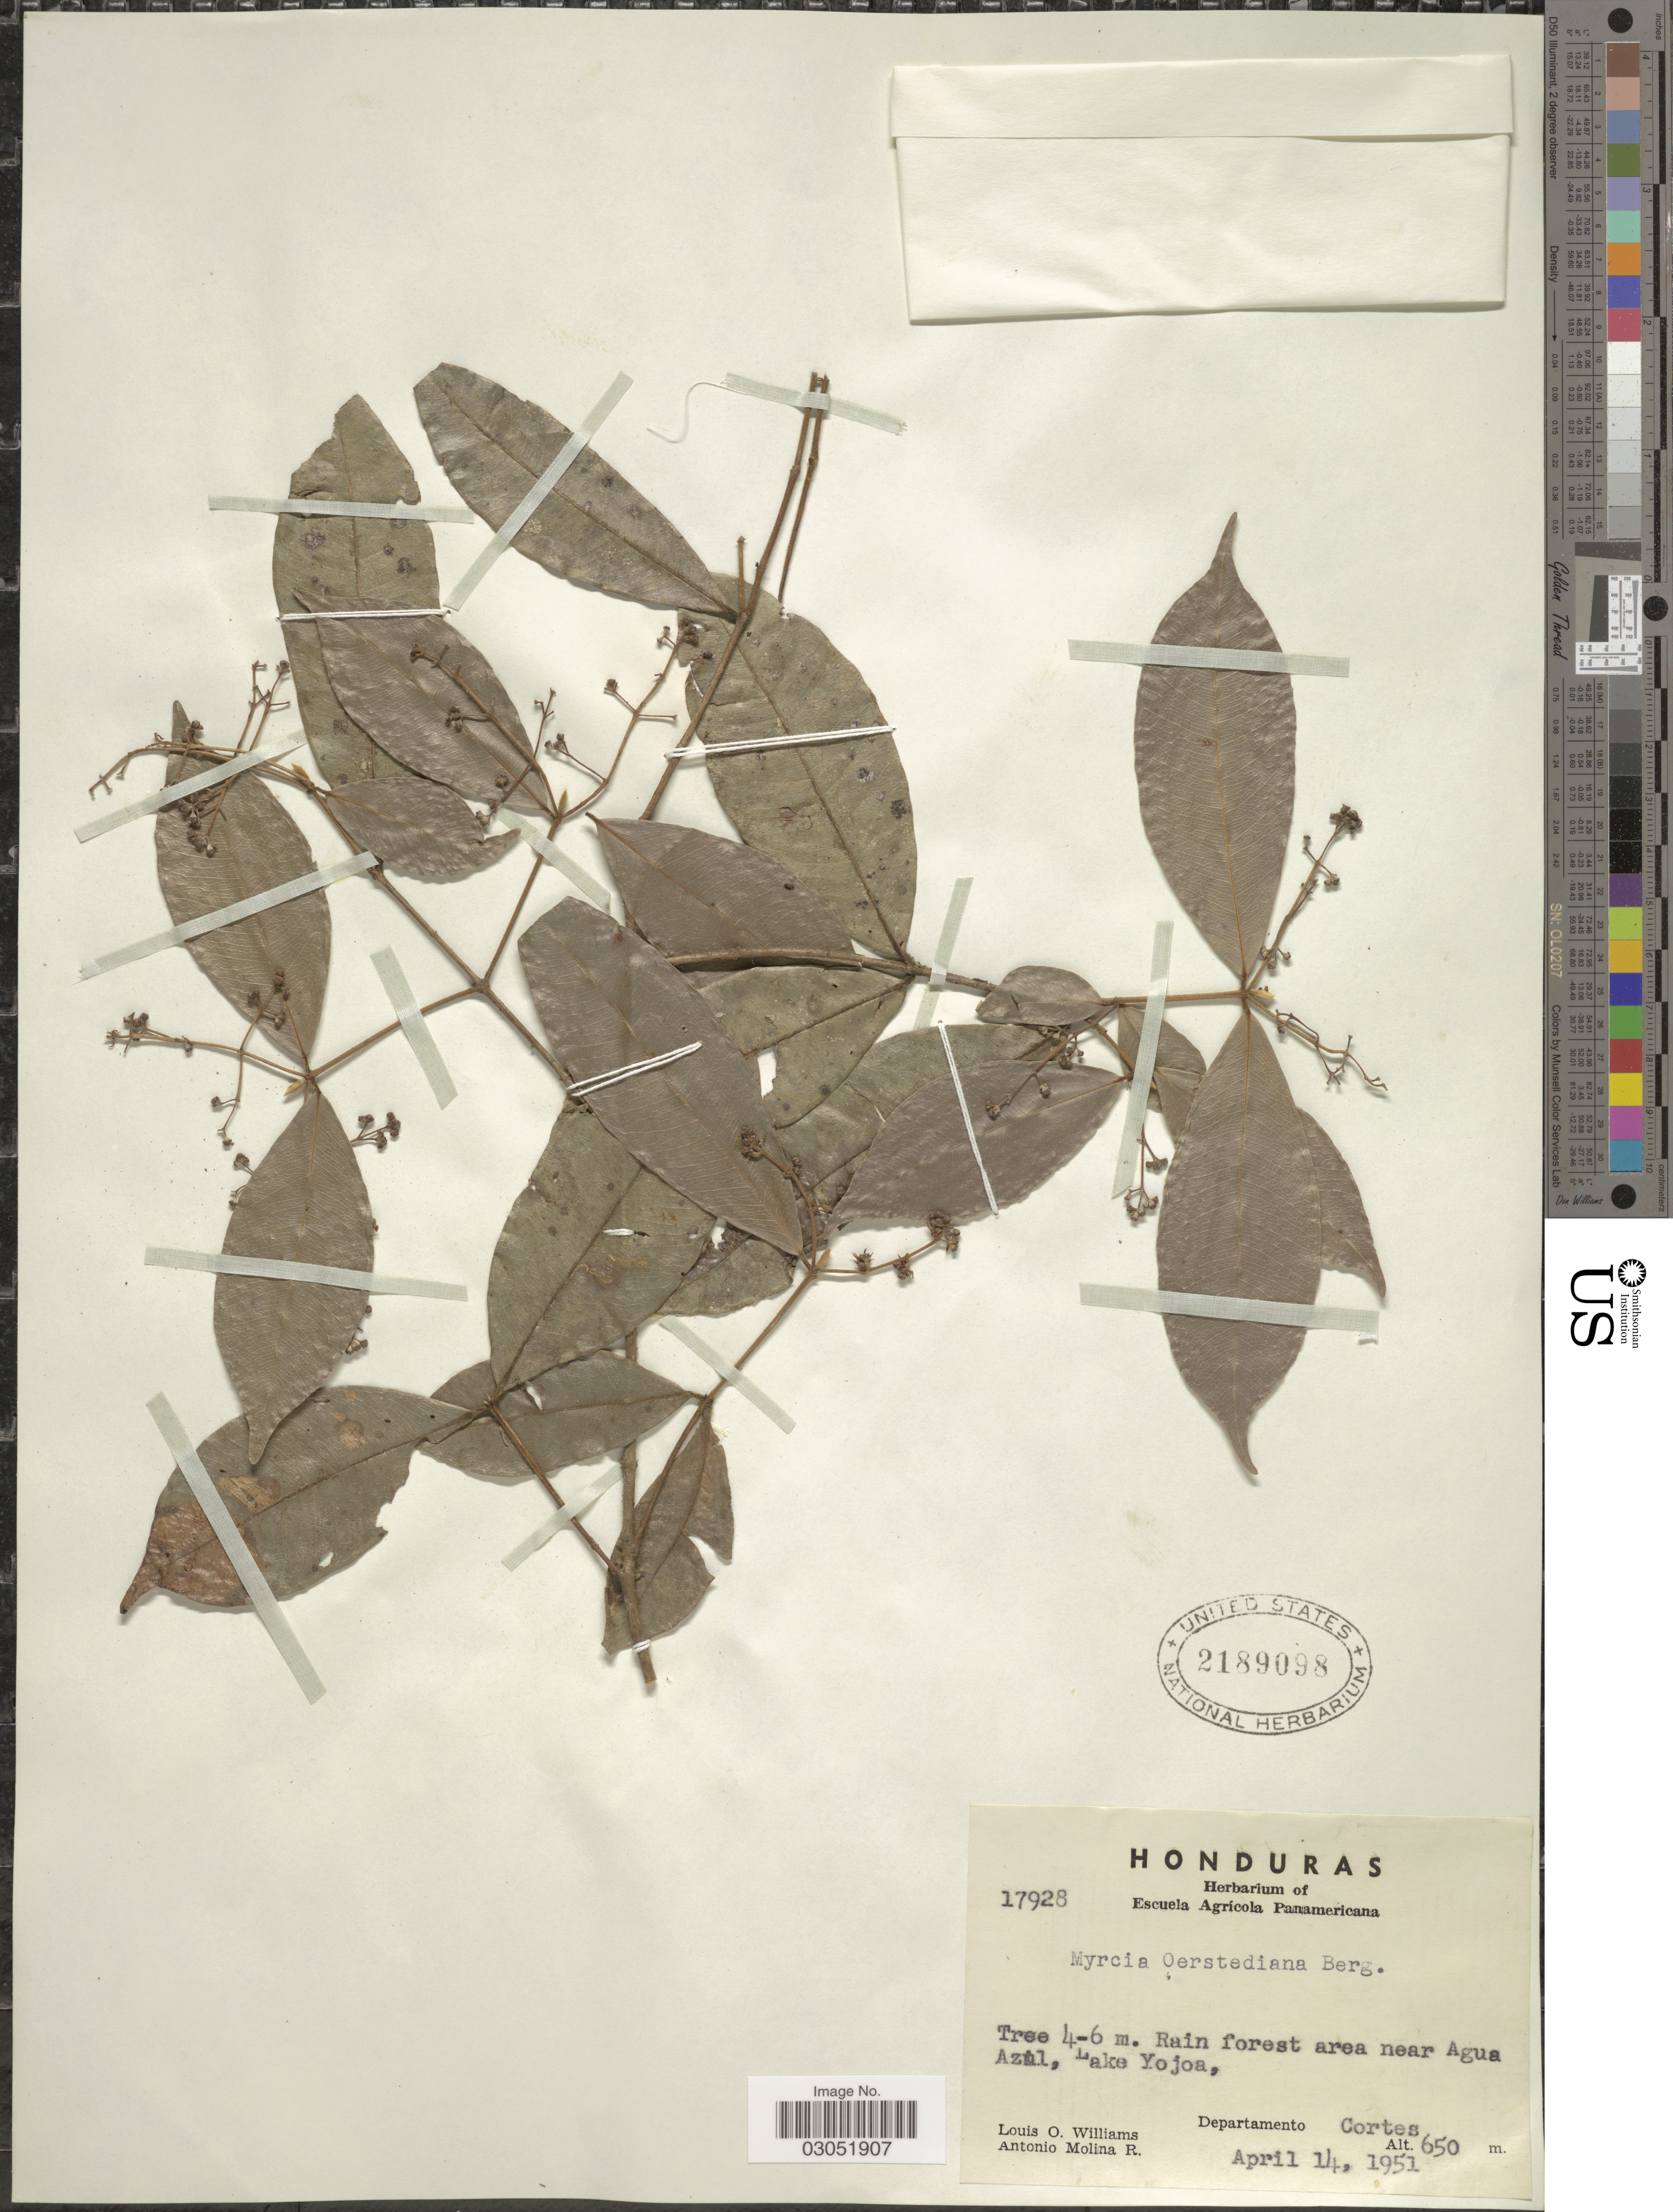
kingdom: Plantae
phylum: Tracheophyta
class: Magnoliopsida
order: Myrtales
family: Myrtaceae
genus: Myrcia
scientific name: Myrcia splendens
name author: (Sw.) DC.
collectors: L. O. Williams & A. Molina R.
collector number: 17928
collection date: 1951-04-14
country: Honduras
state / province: Cortés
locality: Rain forest area near Agua Azul, Lake Yojoa, Departamento Cortes.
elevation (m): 650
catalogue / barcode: US 2189098